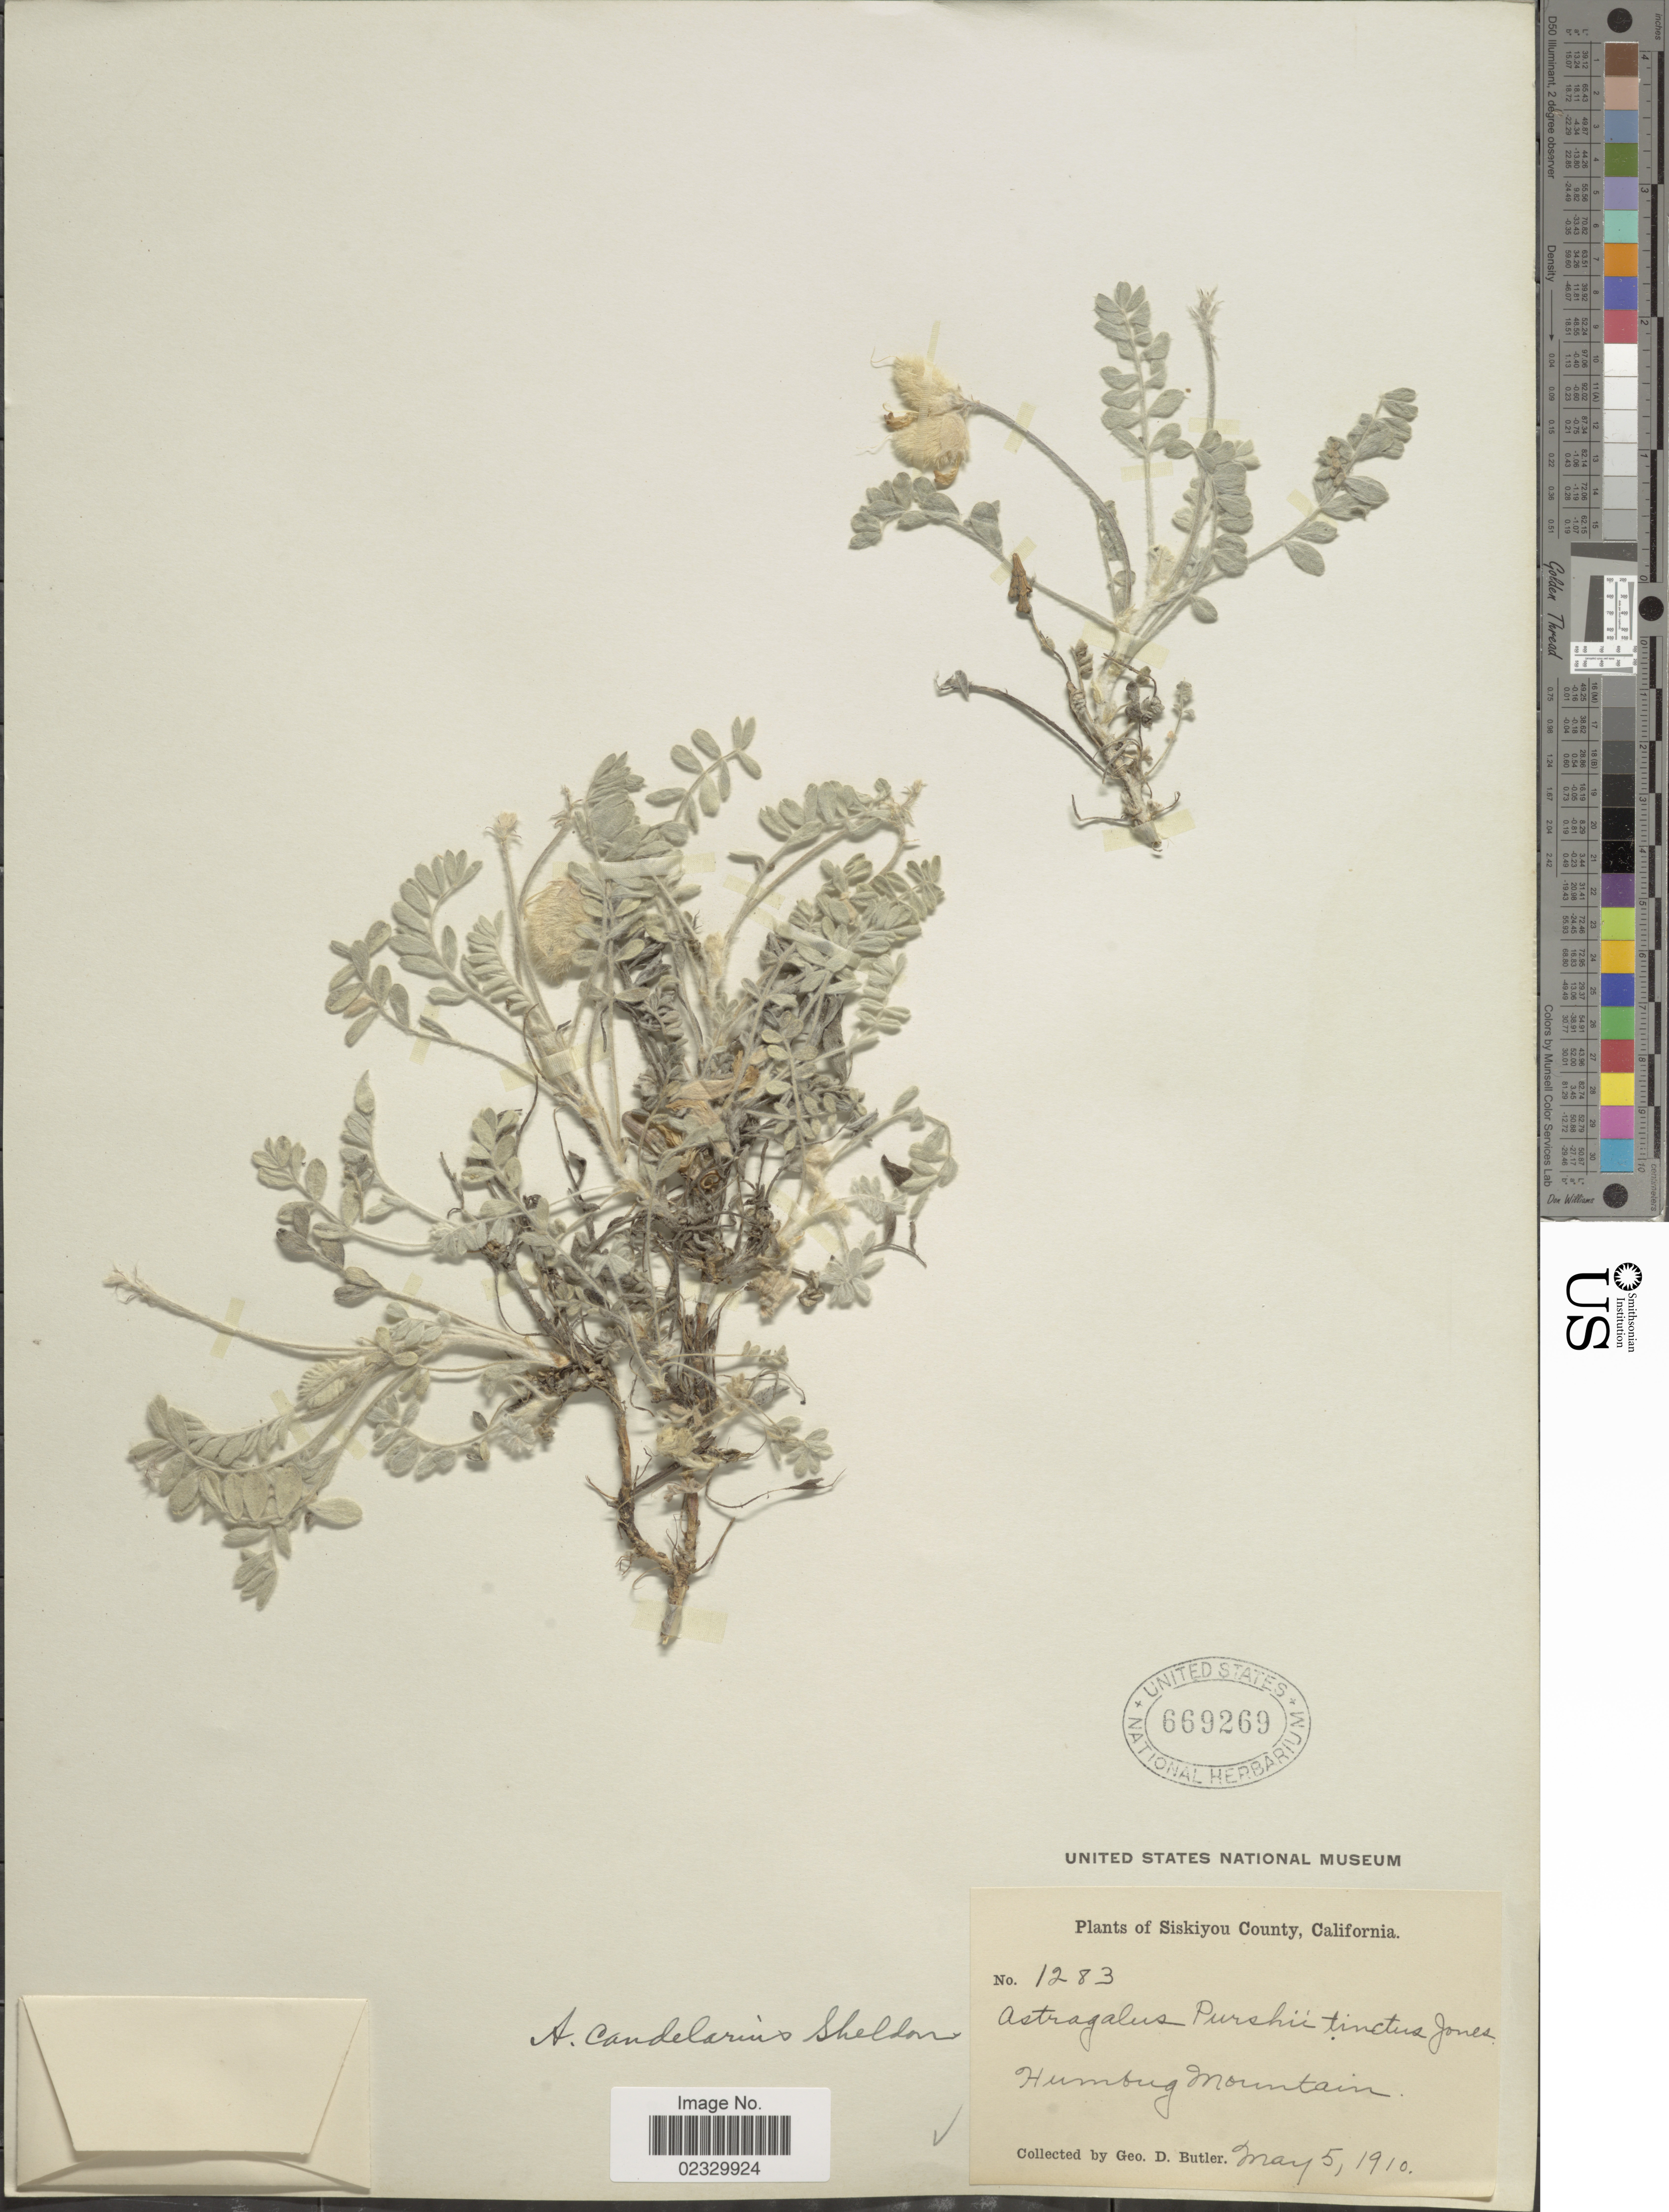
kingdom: Plantae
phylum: Tracheophyta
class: Magnoliopsida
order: Fabales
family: Fabaceae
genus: Astragalus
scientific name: Astragalus candelarius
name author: E. Sheld.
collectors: G. D. Butler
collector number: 1283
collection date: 1910-05-05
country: United States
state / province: California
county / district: Siskiyou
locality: Siskiyou County, Humbug Mountain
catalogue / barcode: US 669269